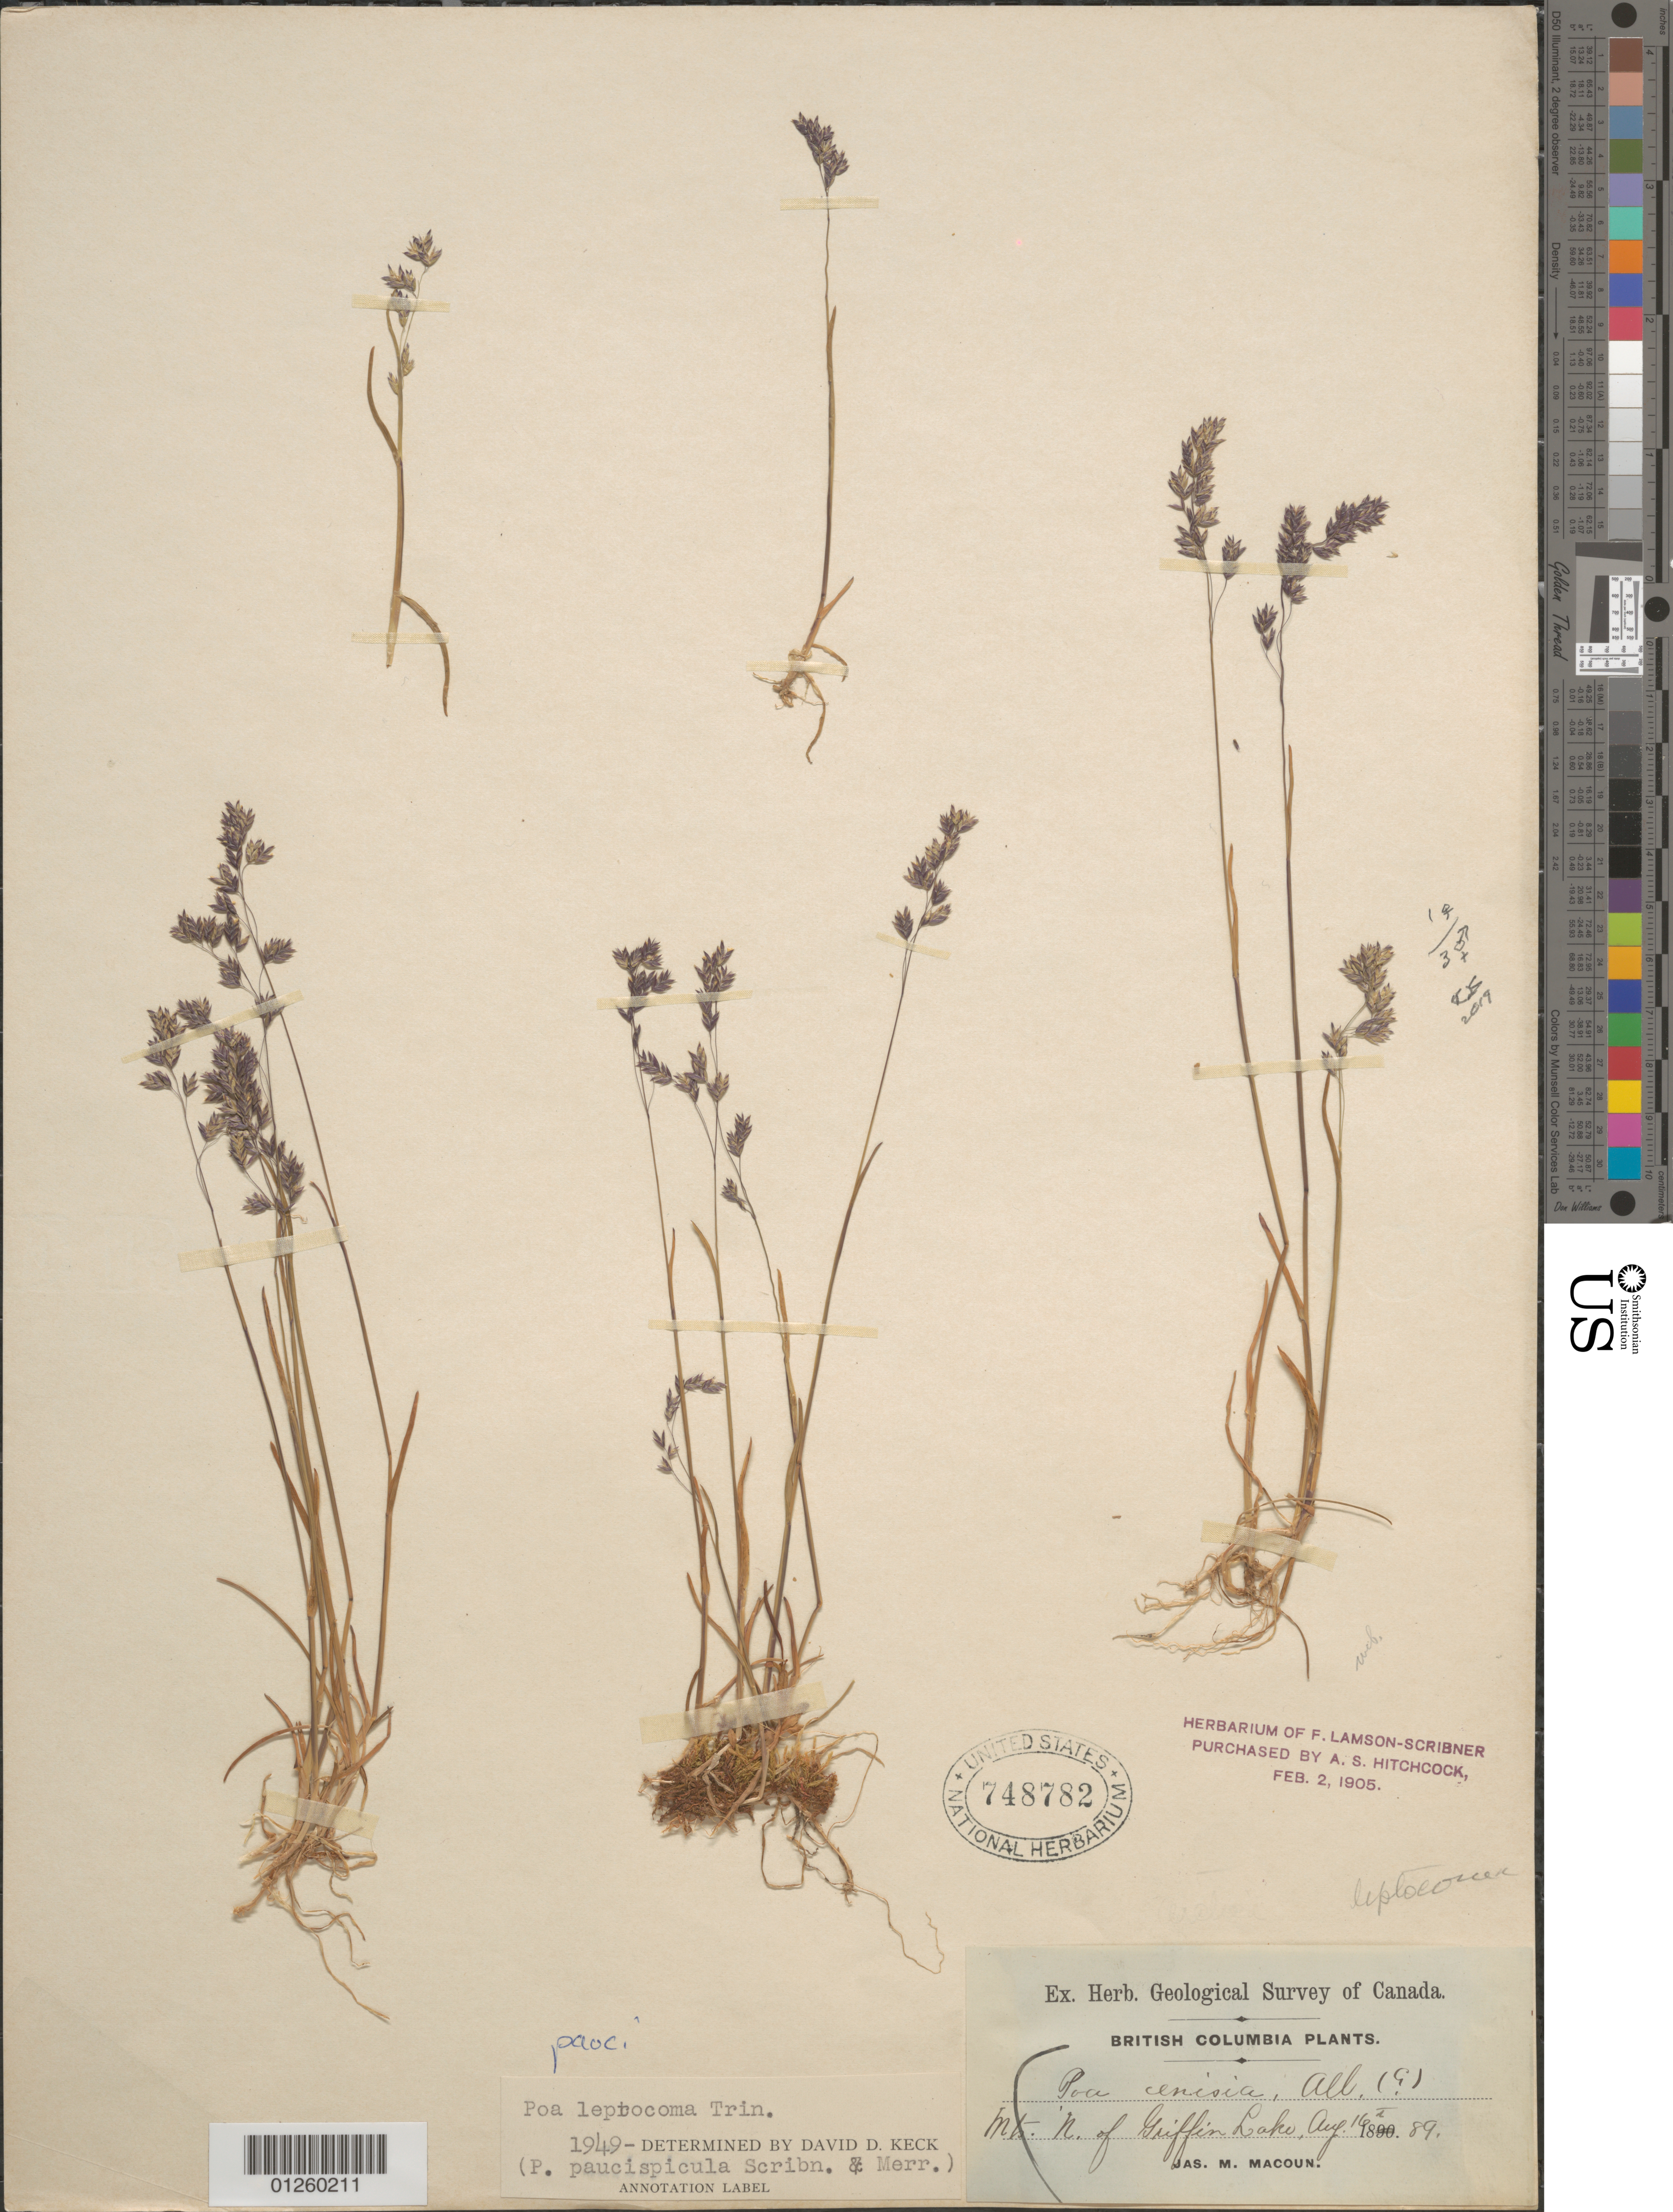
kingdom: Plantae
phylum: Tracheophyta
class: Liliopsida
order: Poales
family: Poaceae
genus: Poa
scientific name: Poa paucispicula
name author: Scribn. & Merr.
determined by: Soreng, Robert J., Research Associate (BOT), Smithsonian Institution - National Museum of Natural History (UNITED STATES)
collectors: J. M. Macoun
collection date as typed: Aug 16, 1889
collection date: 1889-08-16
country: Canada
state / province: British Columbia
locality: Mts. of Griffin Lake.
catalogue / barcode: US 748782